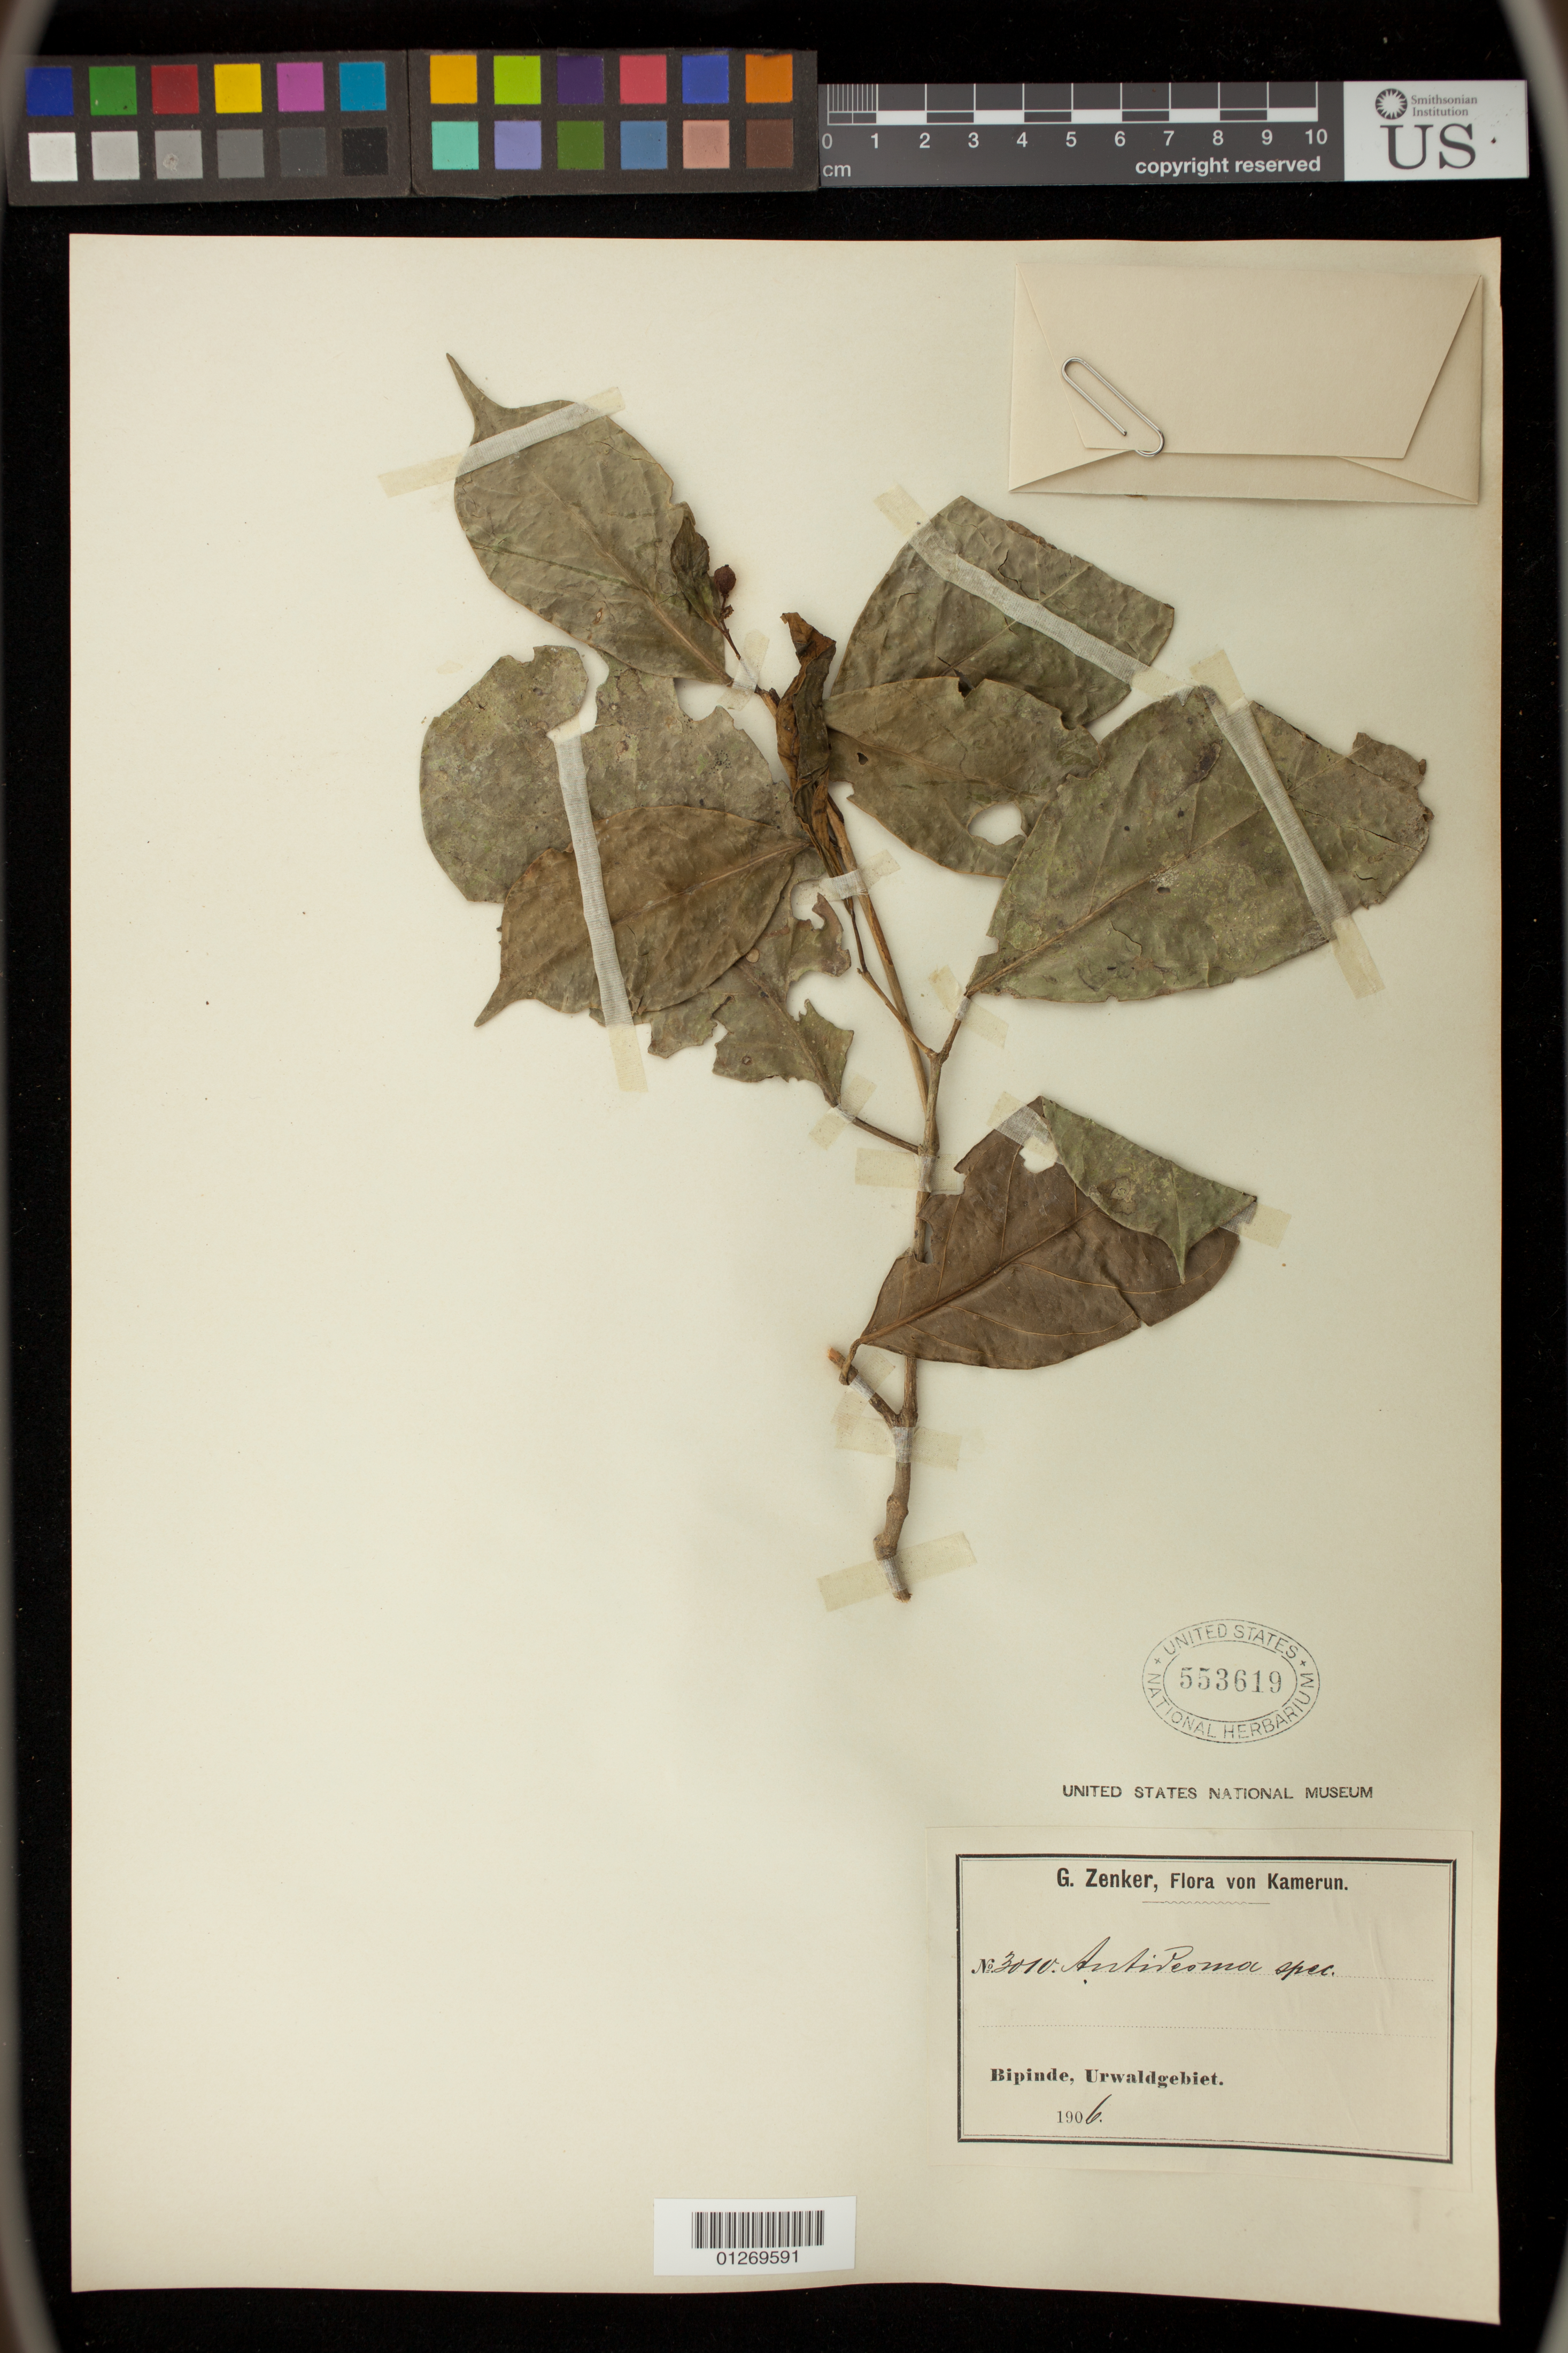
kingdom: Plantae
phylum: Tracheophyta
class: Magnoliopsida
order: Malpighiales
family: Phyllanthaceae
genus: Antidesma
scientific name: Antidesma sp.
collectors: G. A. Zenker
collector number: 3010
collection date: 1906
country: Cameroon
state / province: Sud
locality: Bipinde, Urwaldgebiet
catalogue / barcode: US 553619